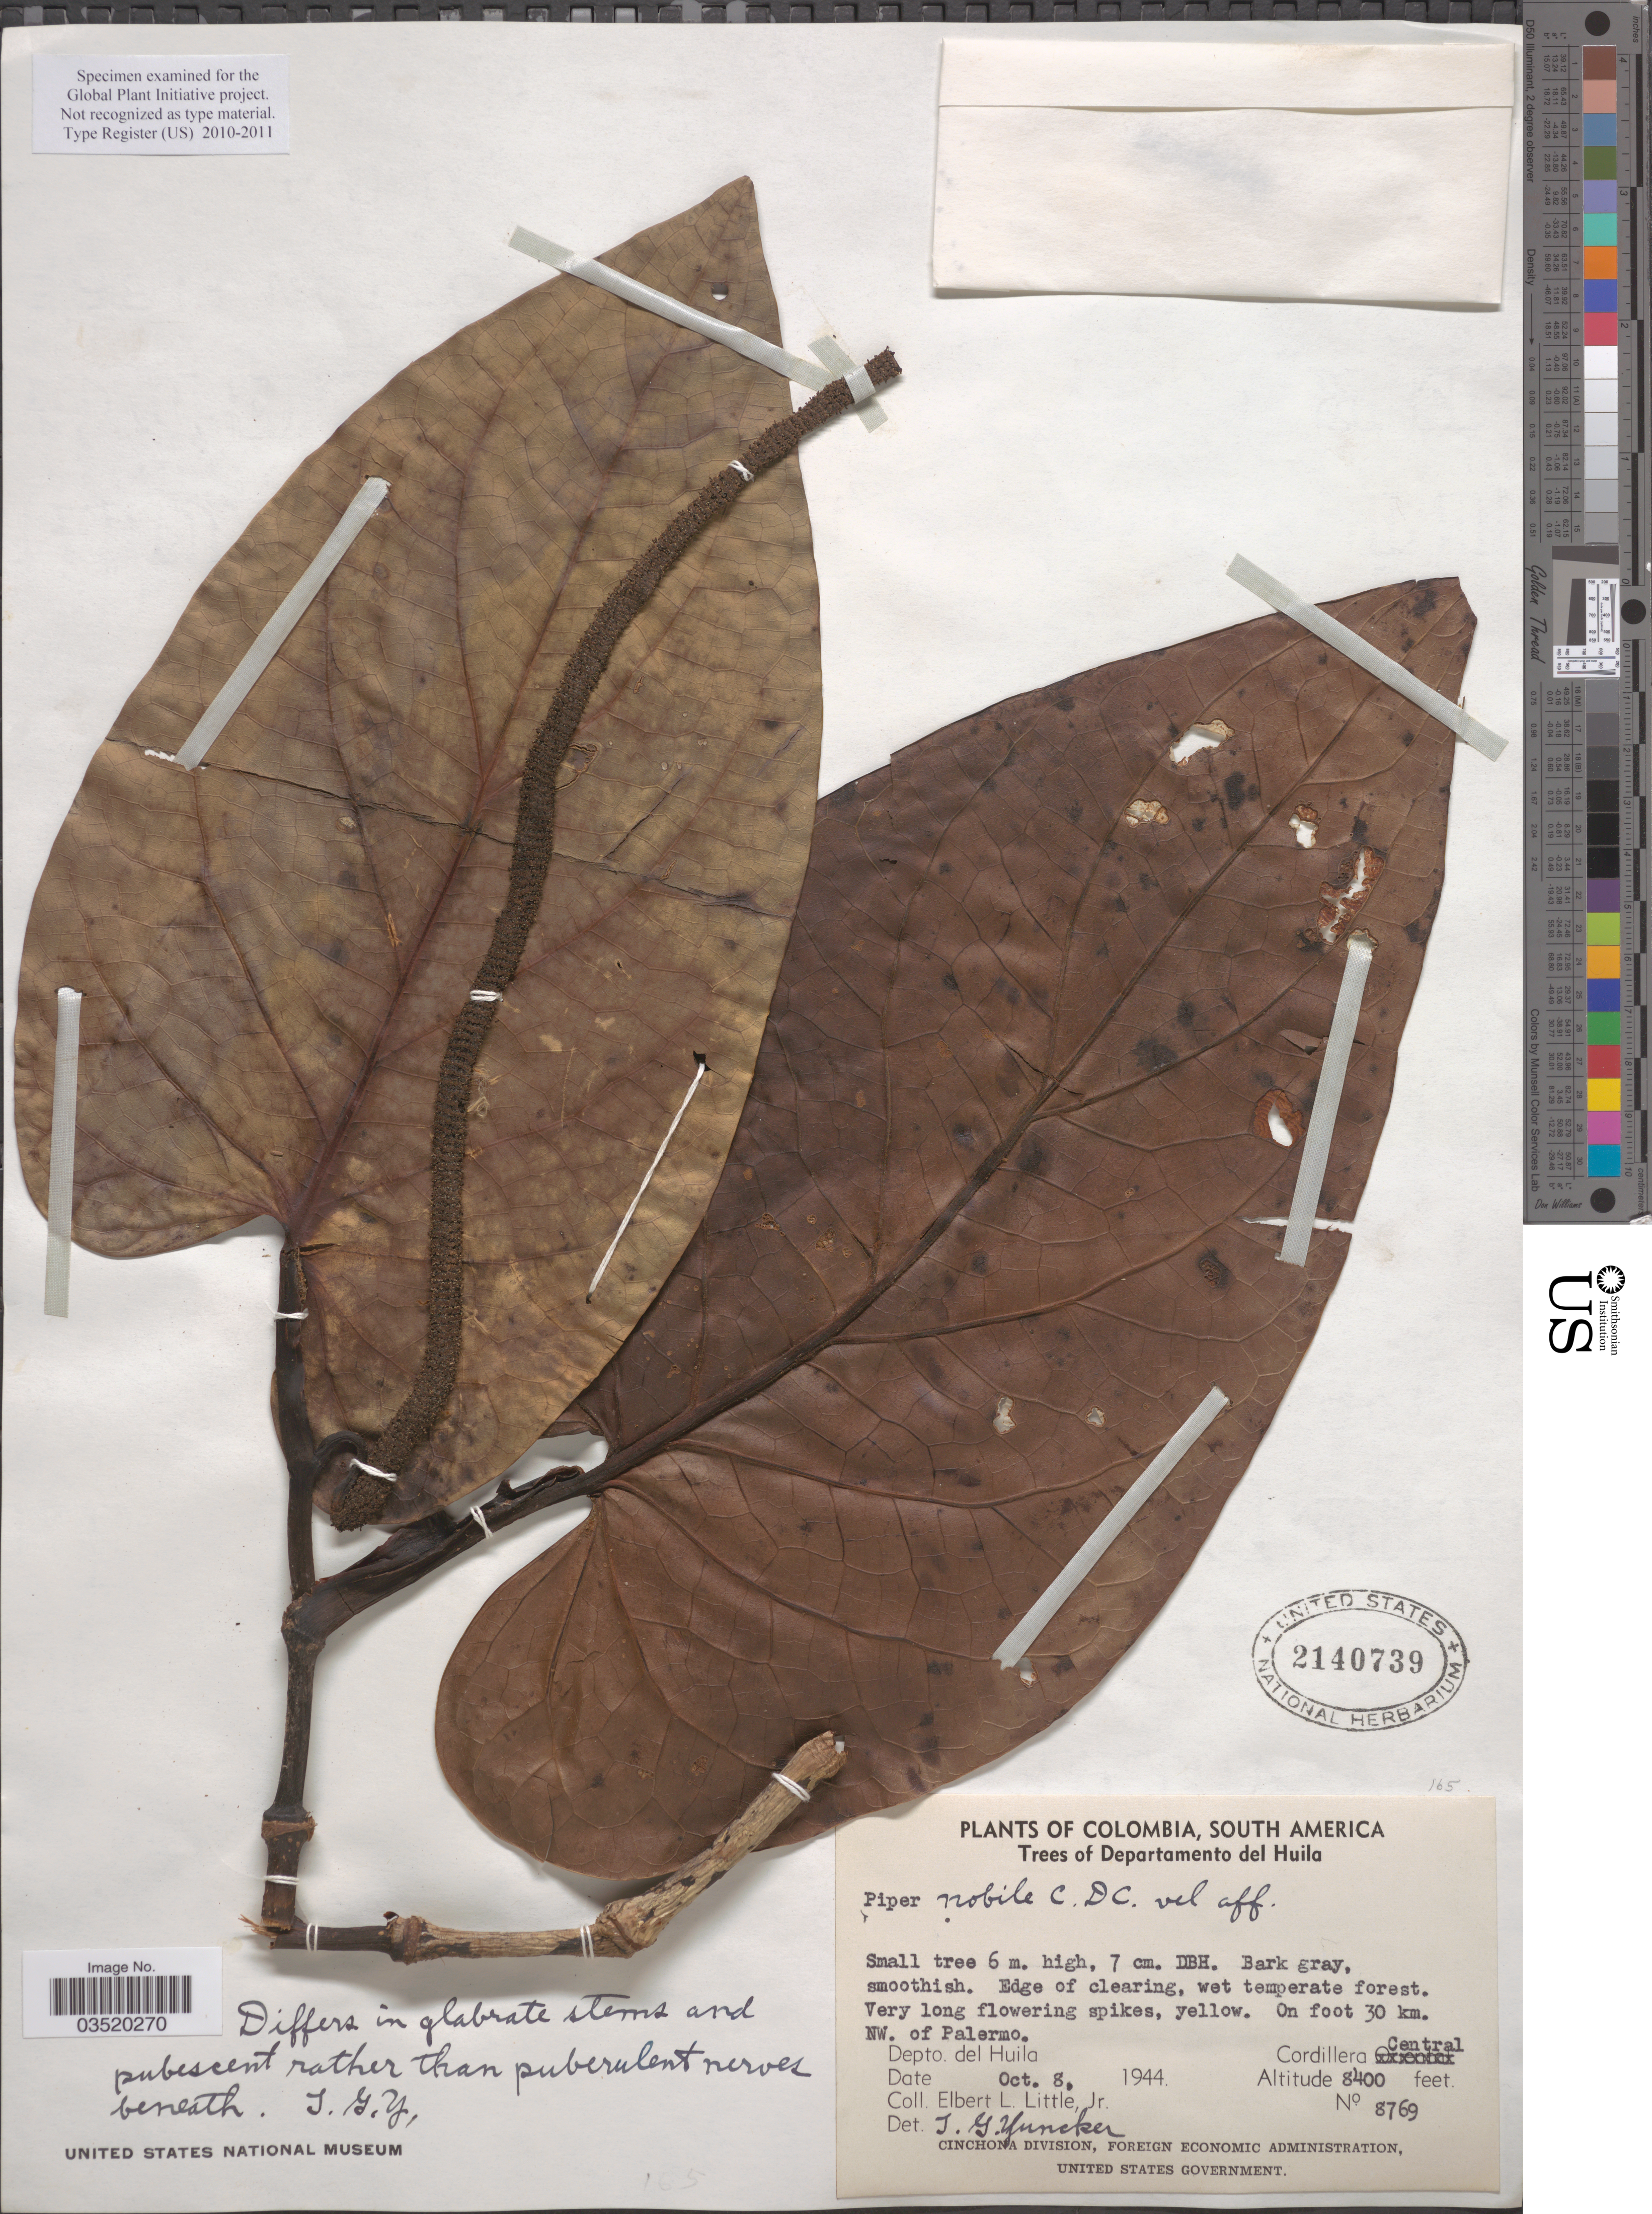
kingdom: Plantae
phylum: Tracheophyta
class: Magnoliopsida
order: Piperales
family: Piperaceae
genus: Piper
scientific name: Piper nobile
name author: C. DC.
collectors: E. L. Little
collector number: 8769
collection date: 1944-10-08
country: Colombia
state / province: Huila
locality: Departamento del Huila. On foot 30 km. NW. of Palermo. Cordillera Central.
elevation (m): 2560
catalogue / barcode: US 2140739